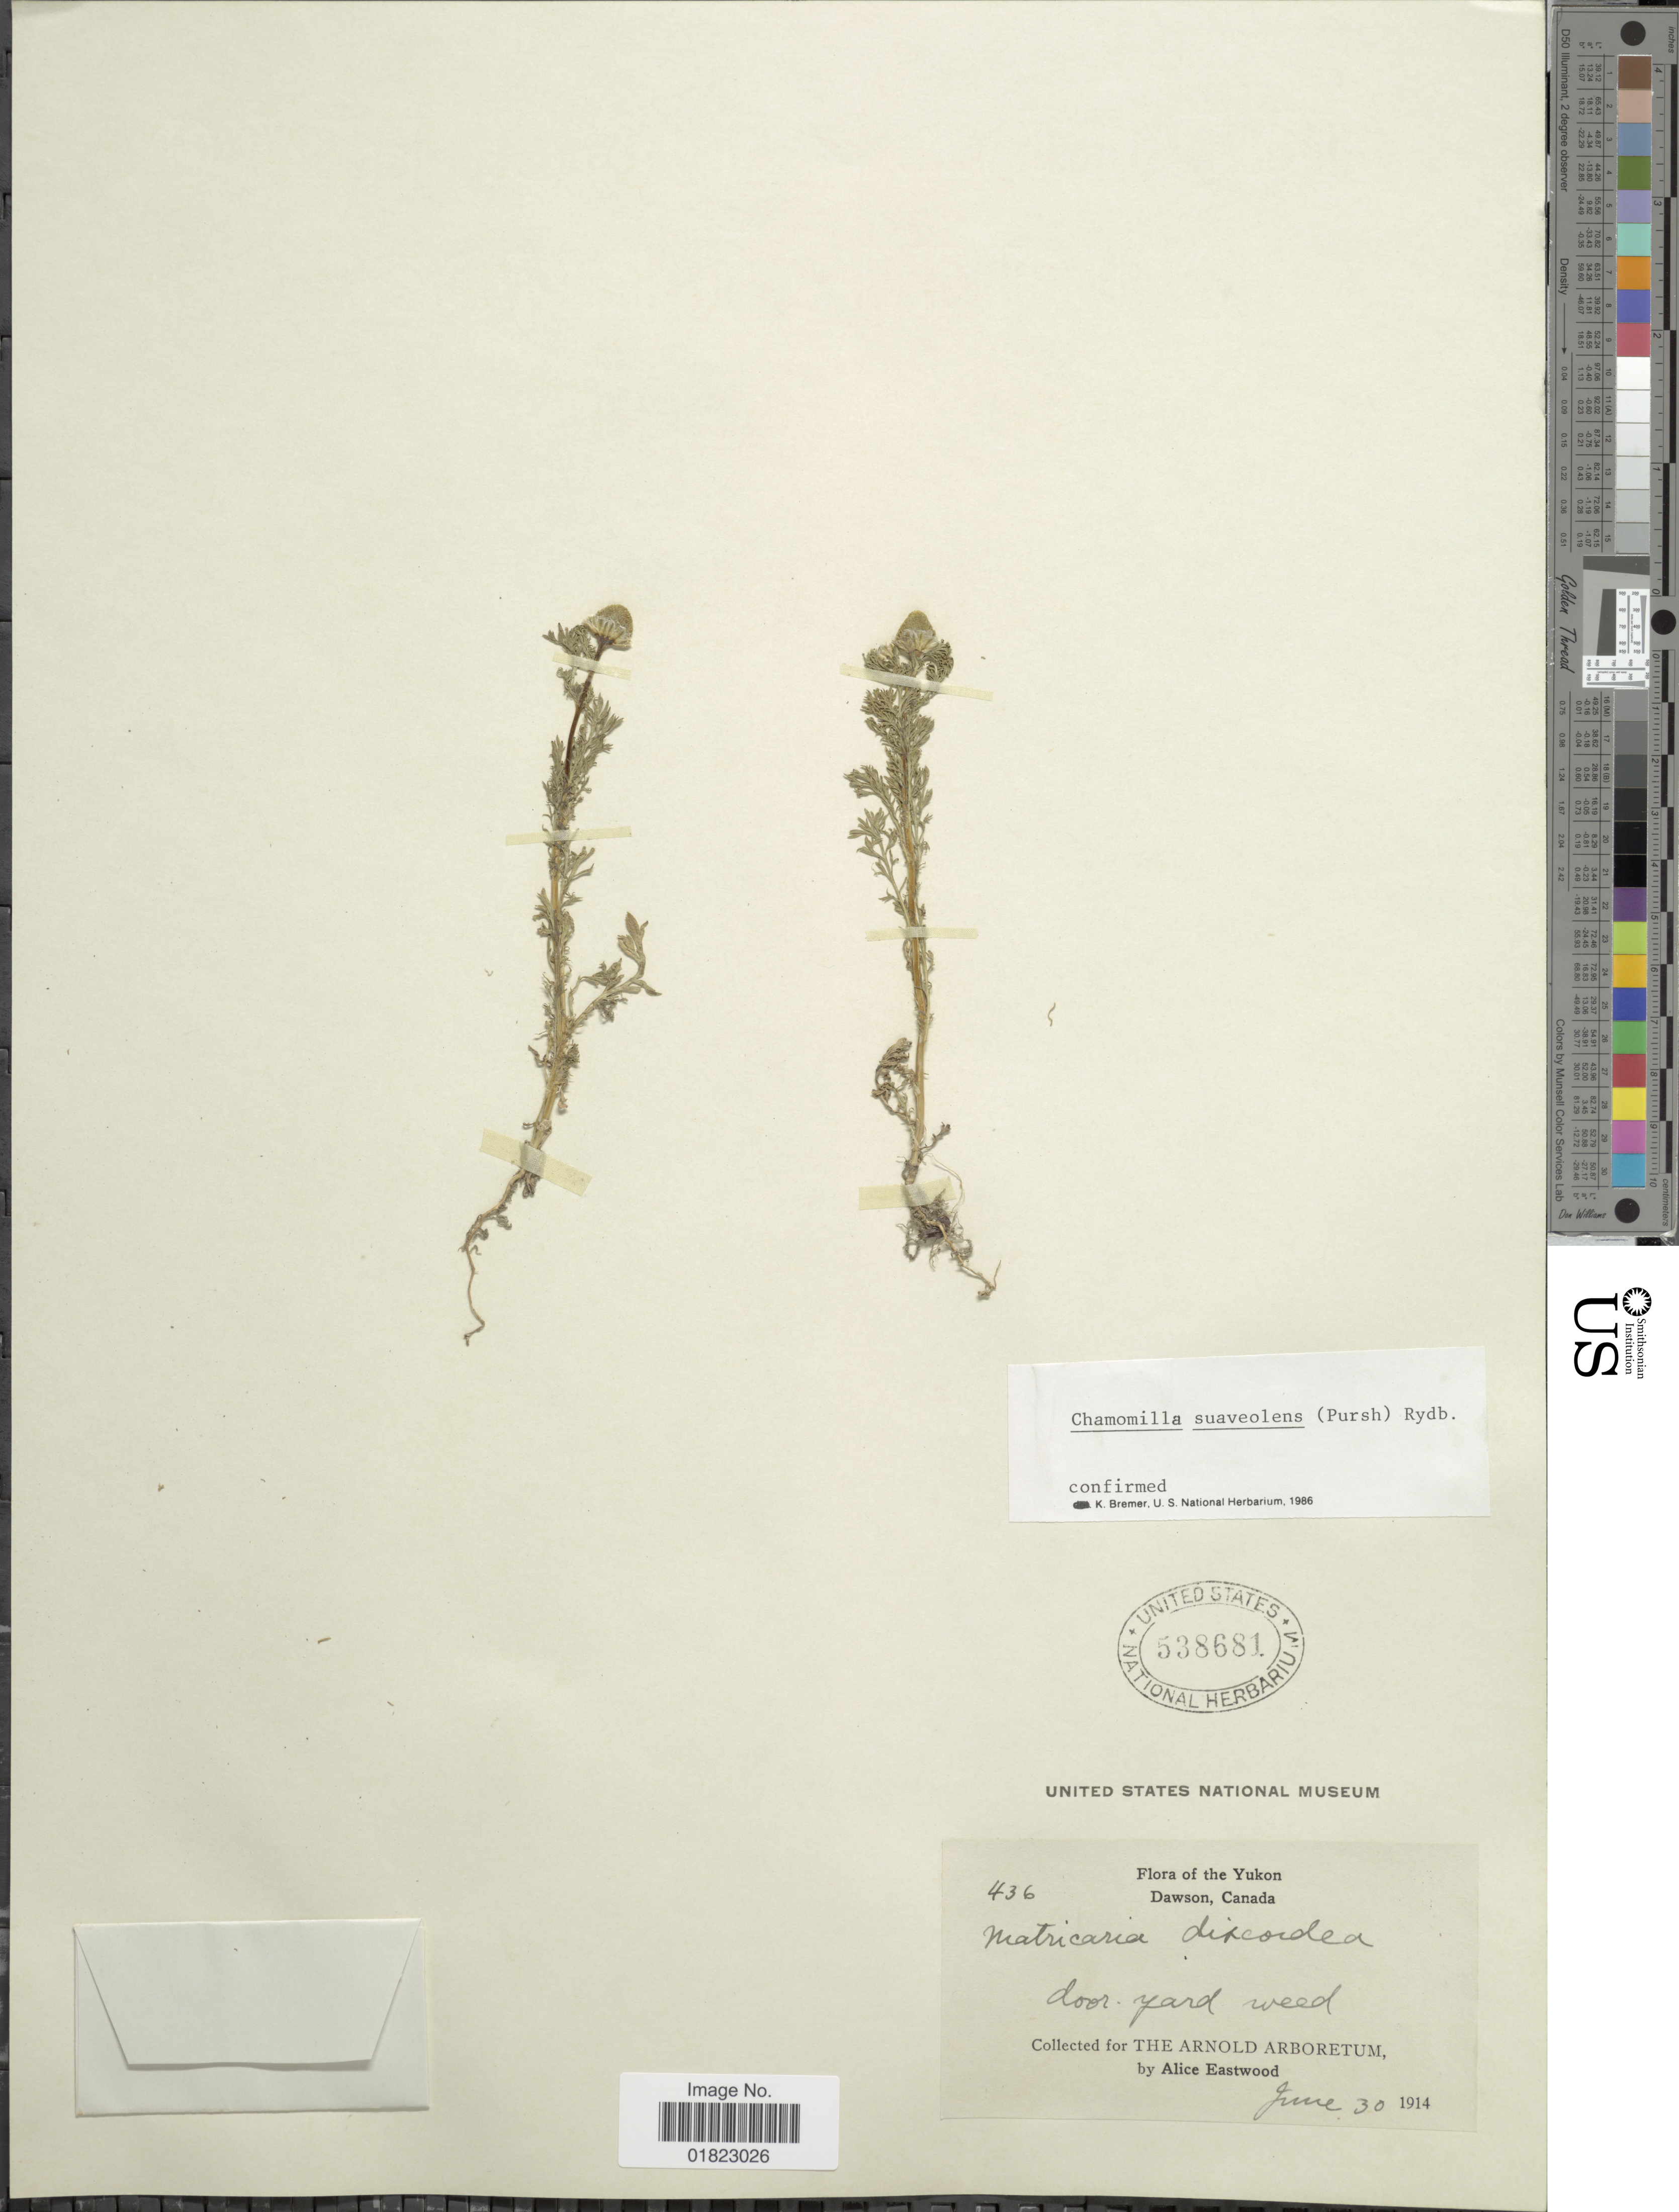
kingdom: Plantae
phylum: Tracheophyta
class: Magnoliopsida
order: Asterales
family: Asteraceae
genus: Matricaria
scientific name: Matricaria matricarioides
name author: (Less.) Porter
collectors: A. Eastwood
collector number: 436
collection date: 1914-06-30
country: Canada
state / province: Yukon Territory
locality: Dawson, Canada. Yukon.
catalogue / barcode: US 538681